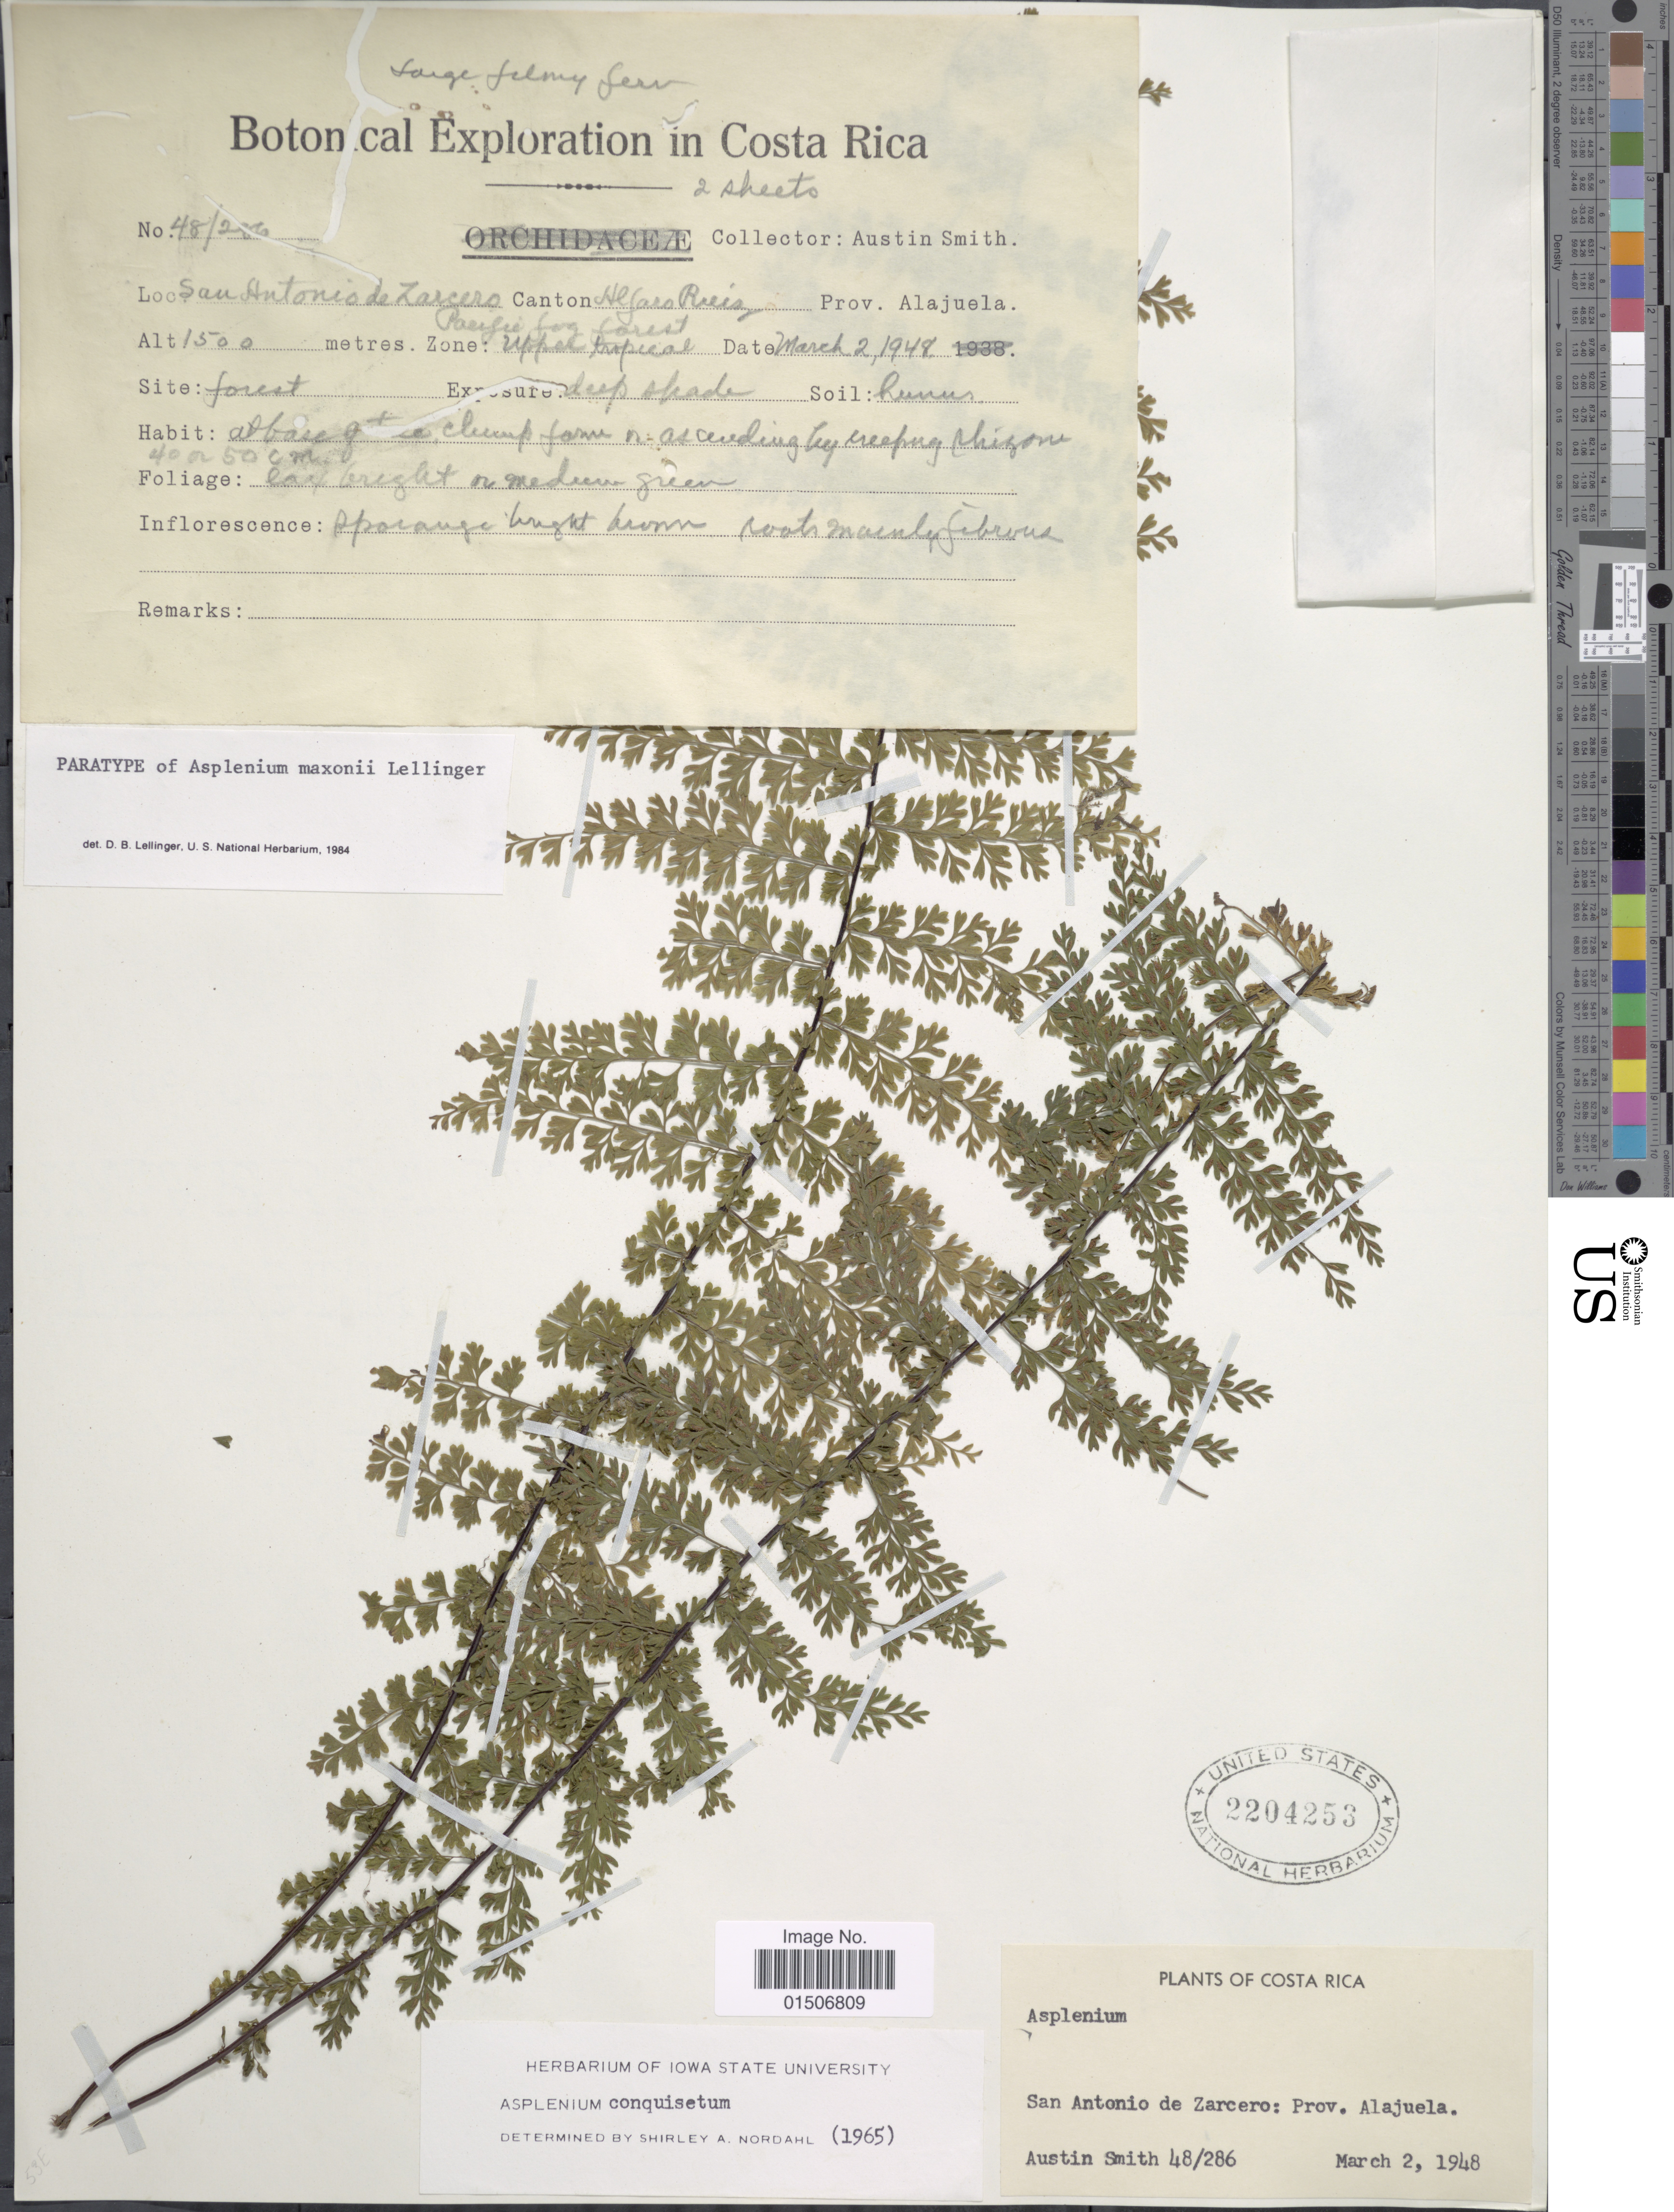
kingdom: Plantae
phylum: Tracheophyta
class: Polypodiopsida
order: Polypodiales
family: Aspleniaceae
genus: Asplenium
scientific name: Asplenium maxonii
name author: Lellinger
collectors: Aust P. Smith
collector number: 48/286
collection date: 1948-03-02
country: Costa Rica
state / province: Alajuela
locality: San Antonio de Zarcero, Canton Alfaro Ruiz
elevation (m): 1500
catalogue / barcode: US 2204253